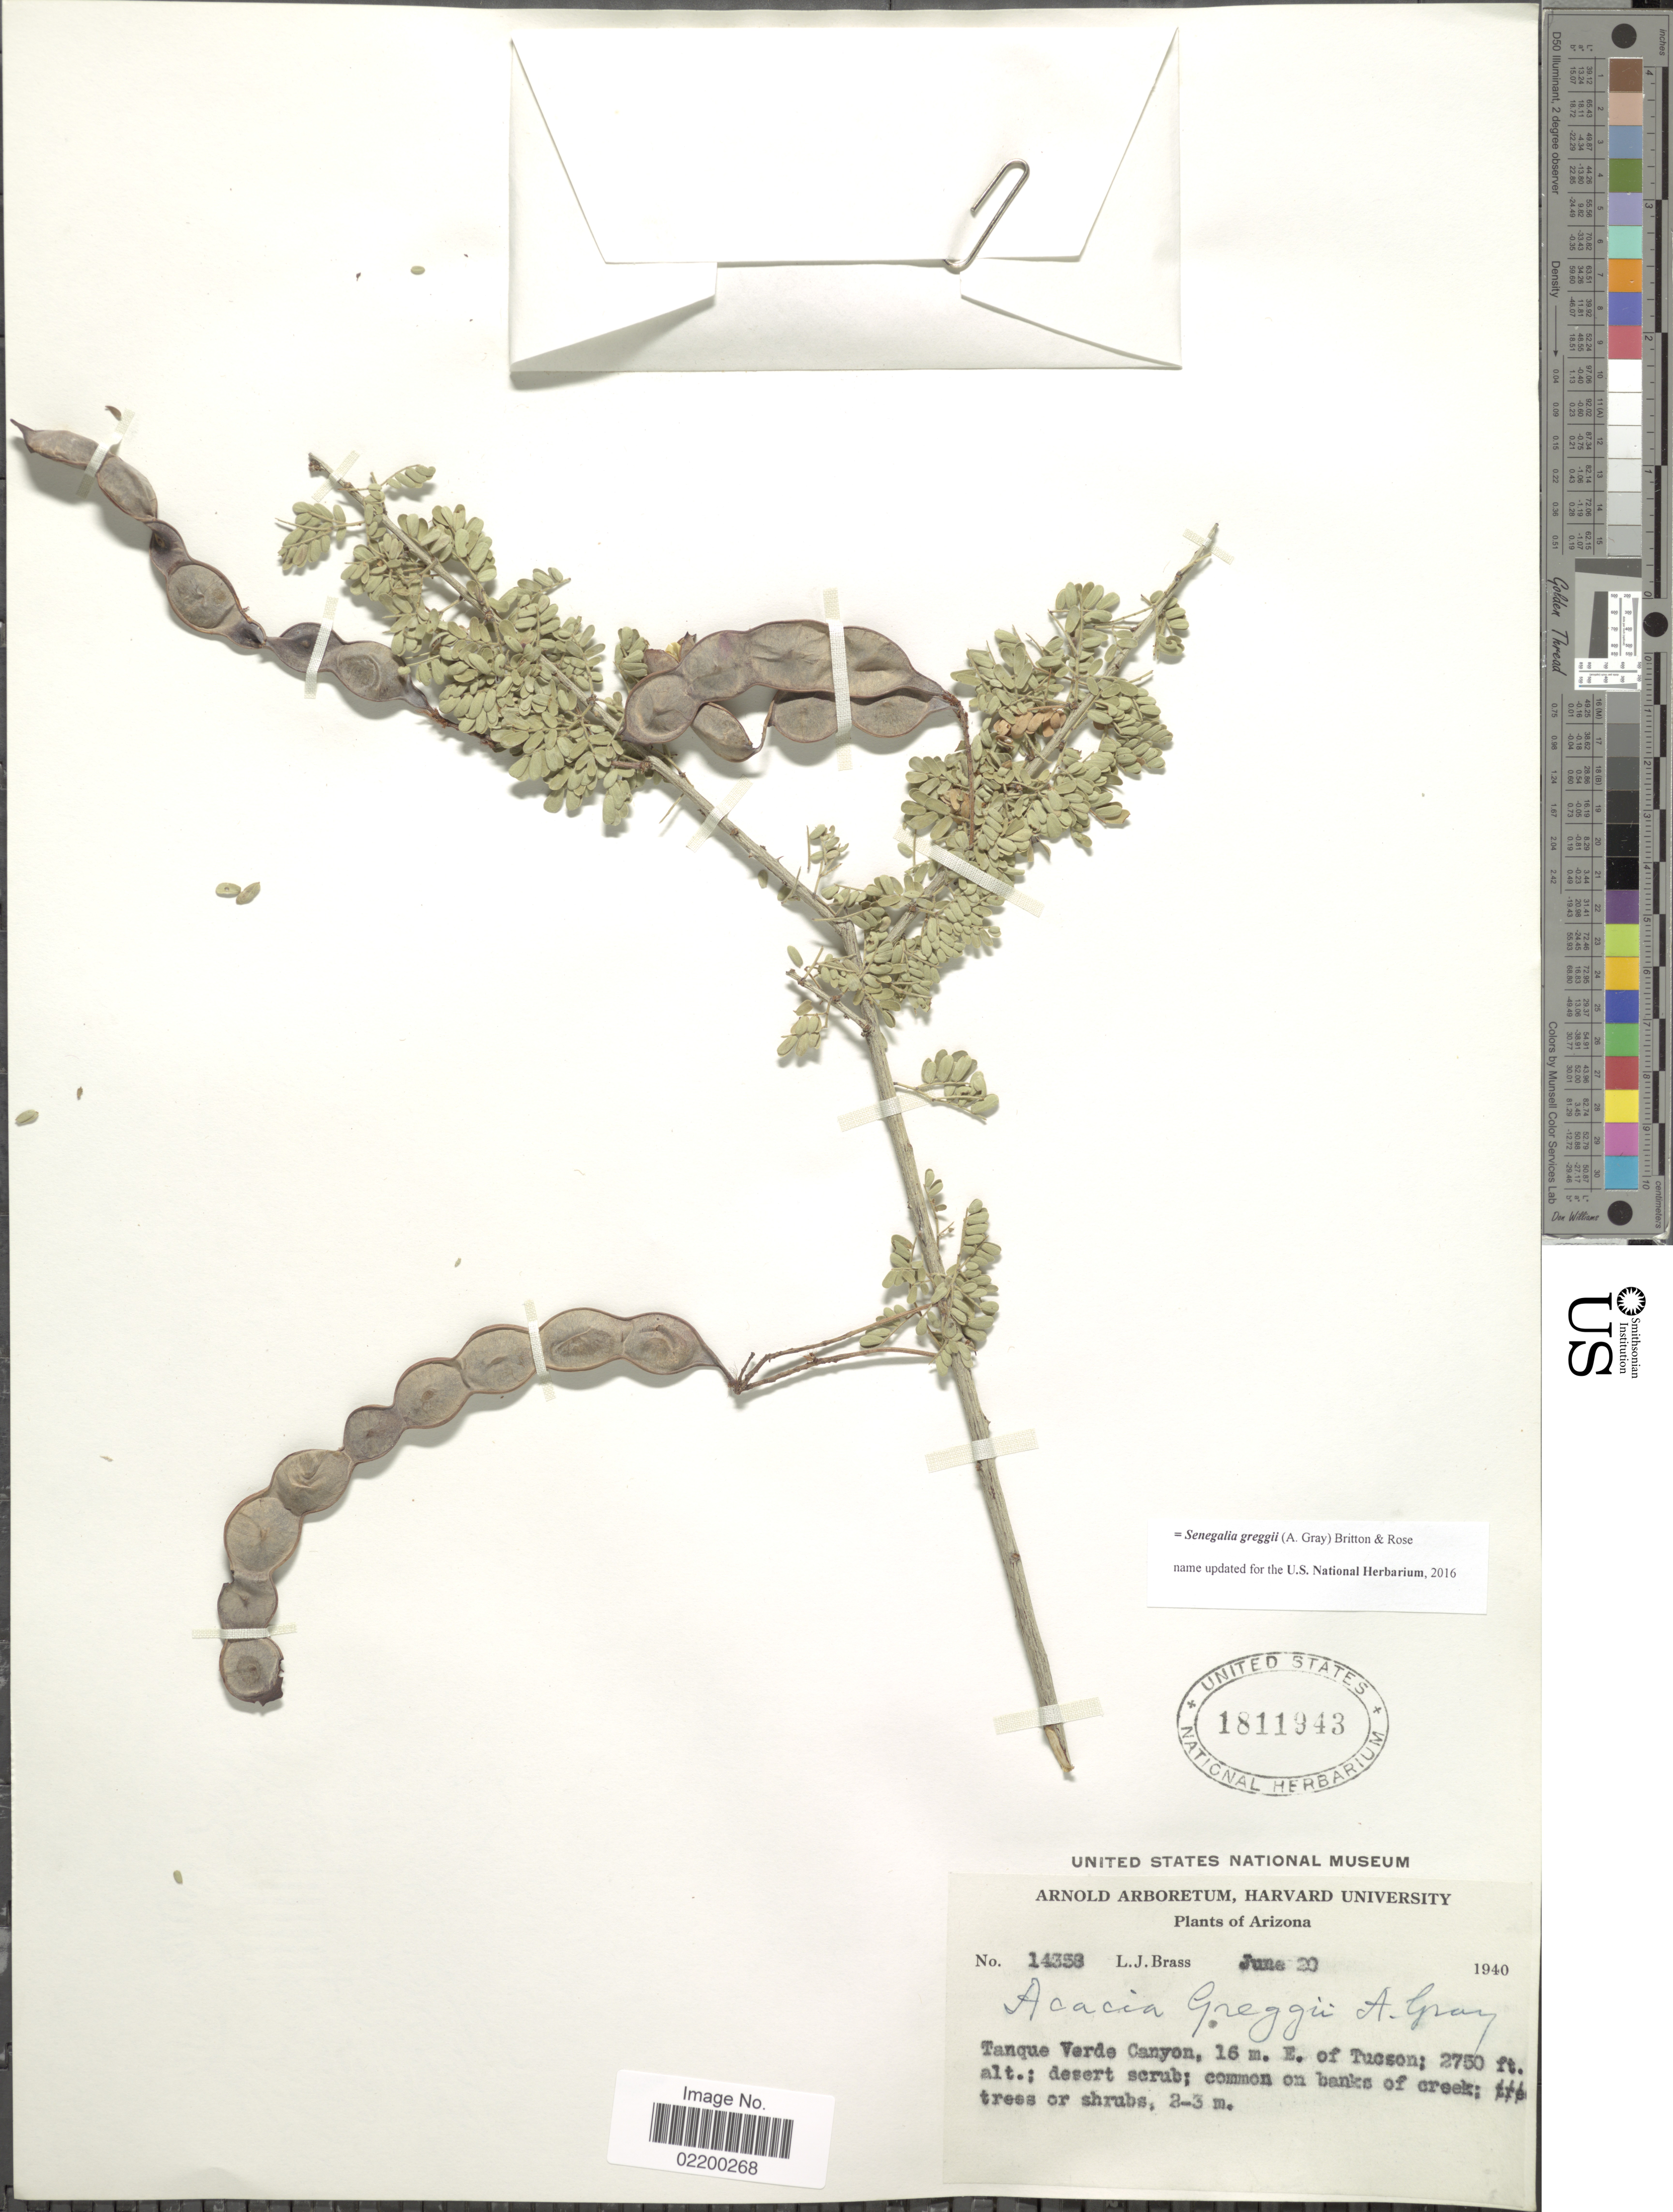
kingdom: Plantae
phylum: Tracheophyta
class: Magnoliopsida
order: Fabales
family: Fabaceae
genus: Senegalia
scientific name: Senegalia greggii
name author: (A. Gray) Britton & Rose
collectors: L. J. Brass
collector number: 14358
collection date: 1940-06-20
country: United States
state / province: Arizona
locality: Tanque Verde Canyon, 16 m. E of Tucson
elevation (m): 838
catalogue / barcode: US 1811943